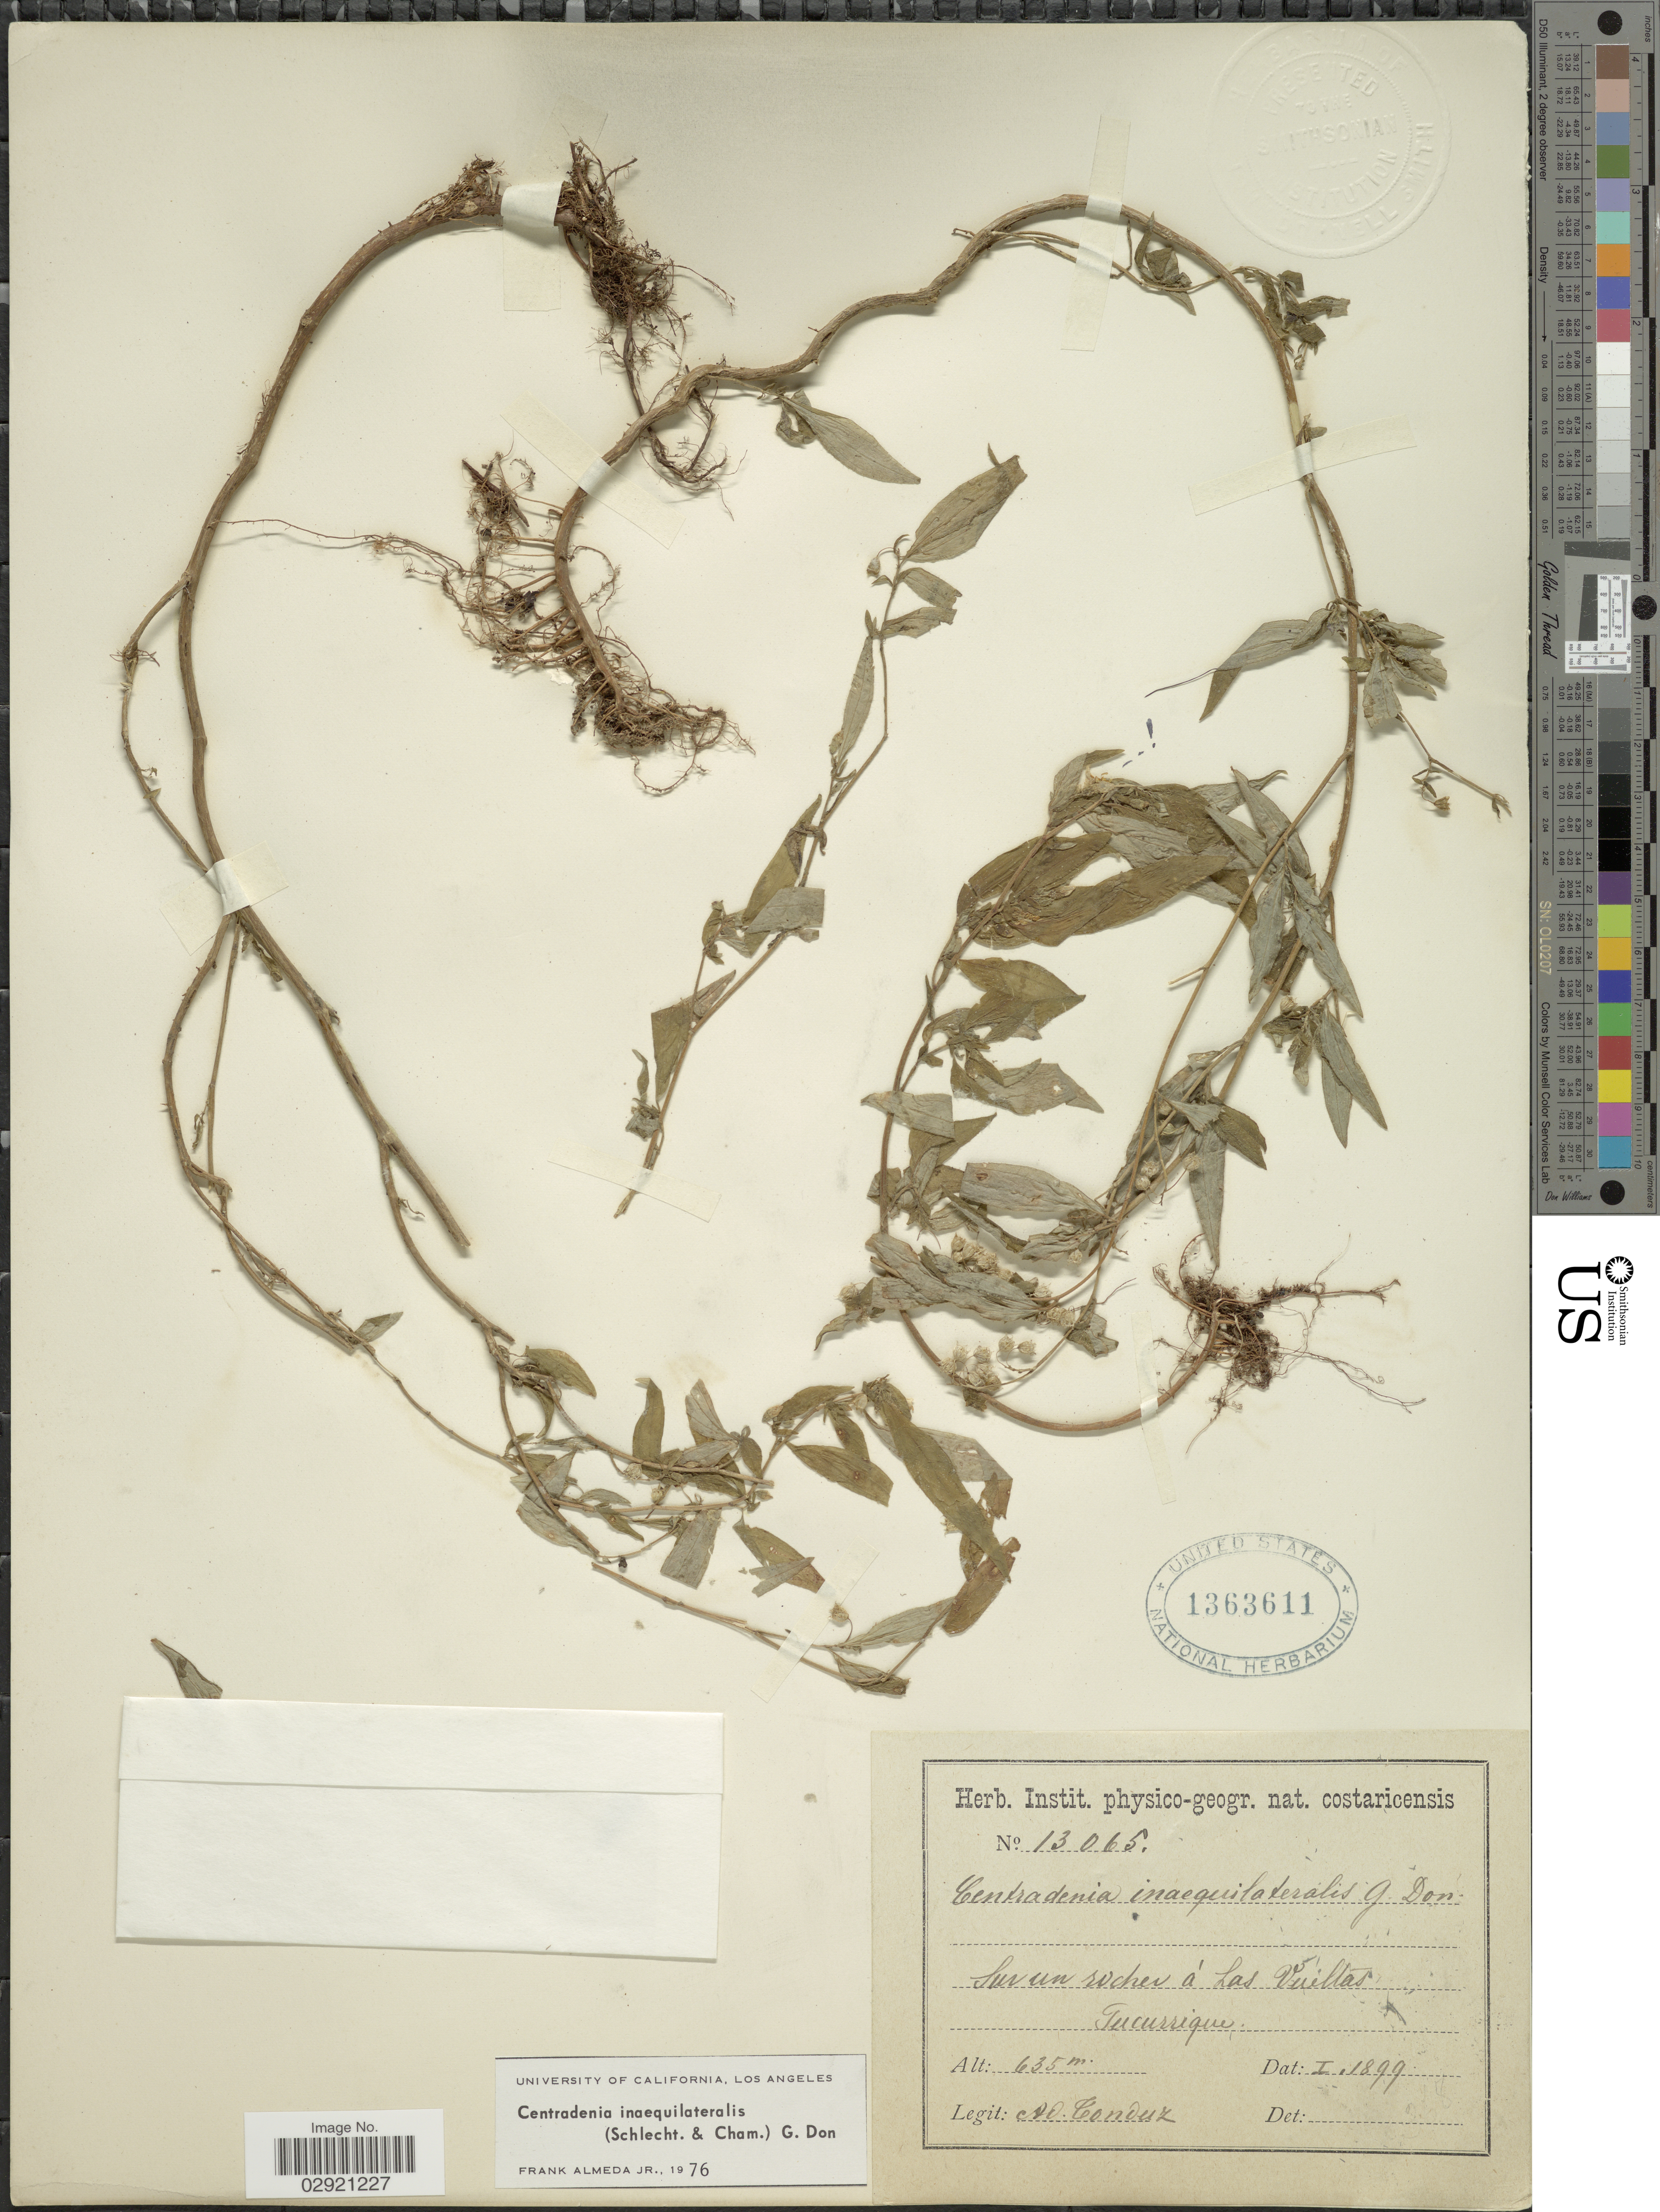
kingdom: Plantae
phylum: Tracheophyta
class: Magnoliopsida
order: Myrtales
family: Melastomataceae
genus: Centradenia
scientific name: Centradenia inaequilateralis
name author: (Gleason) G. Don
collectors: A. Tonduz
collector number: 13065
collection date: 1899-01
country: Costa Rica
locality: Sur un rocher à Las Vueltas. Tucurruque.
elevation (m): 635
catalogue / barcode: US 1363611